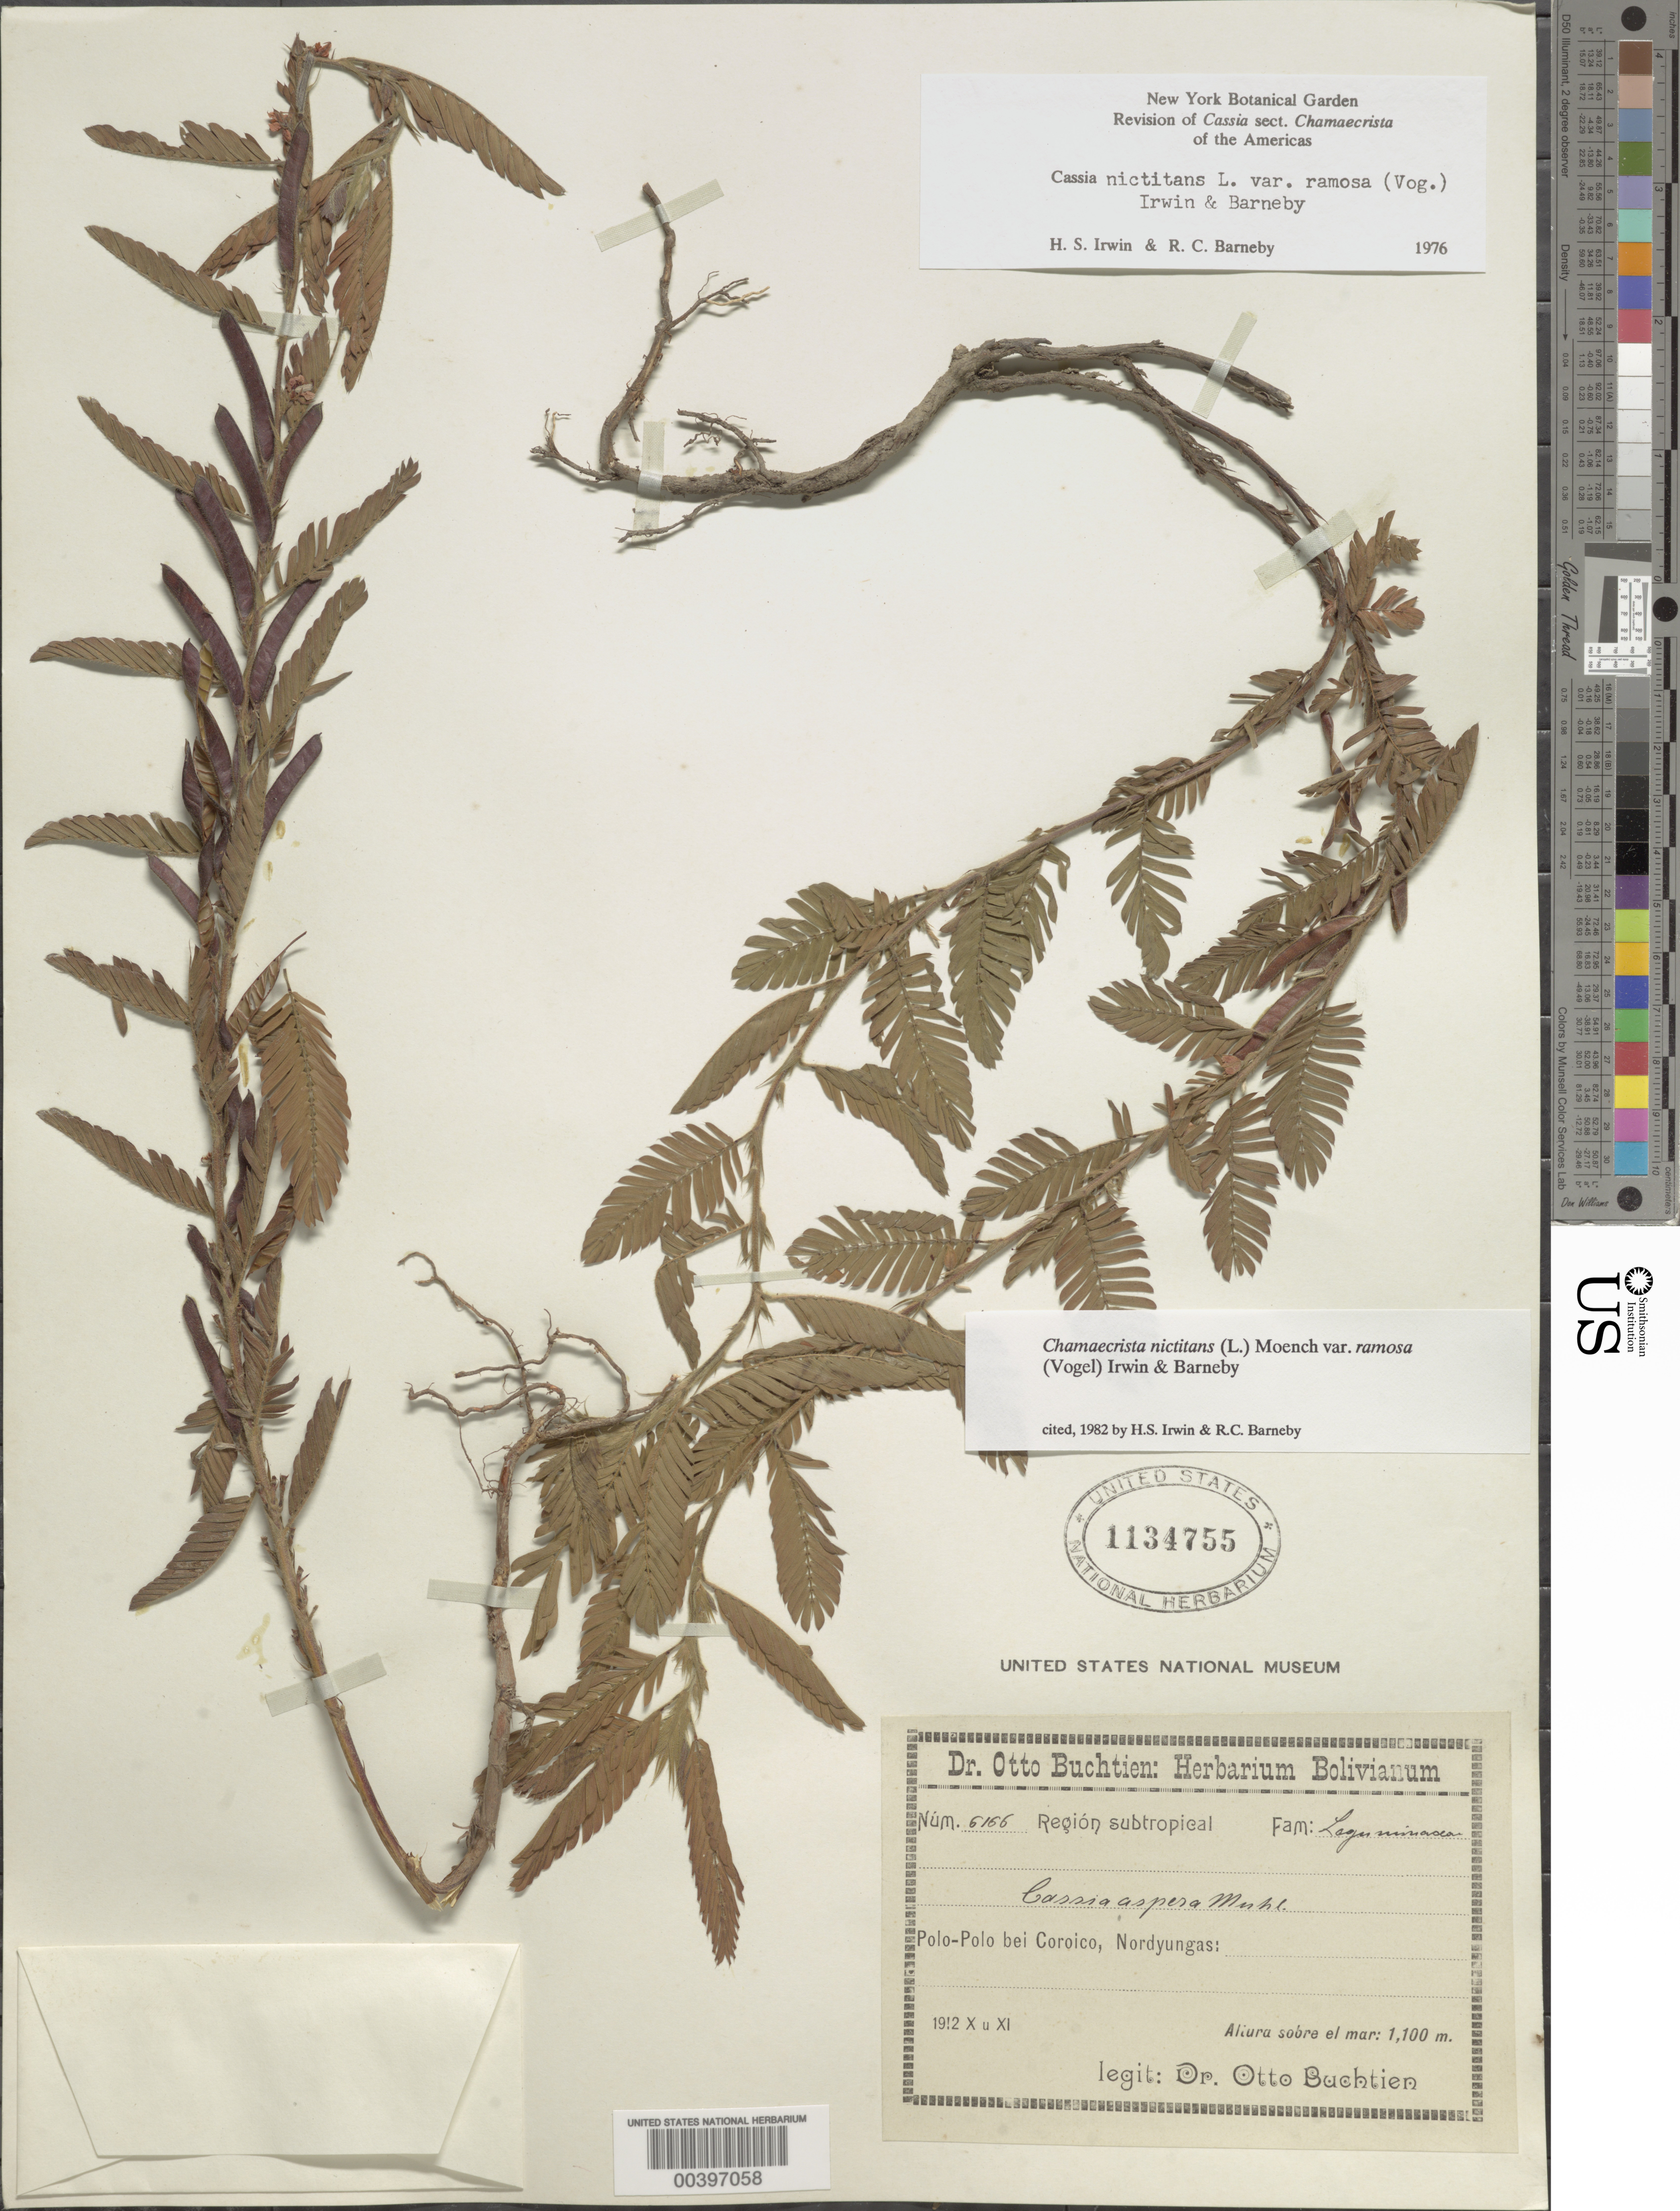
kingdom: Plantae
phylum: Tracheophyta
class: Magnoliopsida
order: Fabales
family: Fabaceae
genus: Chamaecrista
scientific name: Chamaecrista nictitans var. ramosa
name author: (Vogel) H.S. Irwin & Barneby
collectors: O. Buchtien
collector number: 6166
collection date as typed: Oct 1912 to -- Nov 1912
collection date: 1912-10/1912-11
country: Bolivia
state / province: La Paz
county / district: Nor Yungas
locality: Polo-Polo bei Coroico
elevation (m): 1100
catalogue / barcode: US 1134755